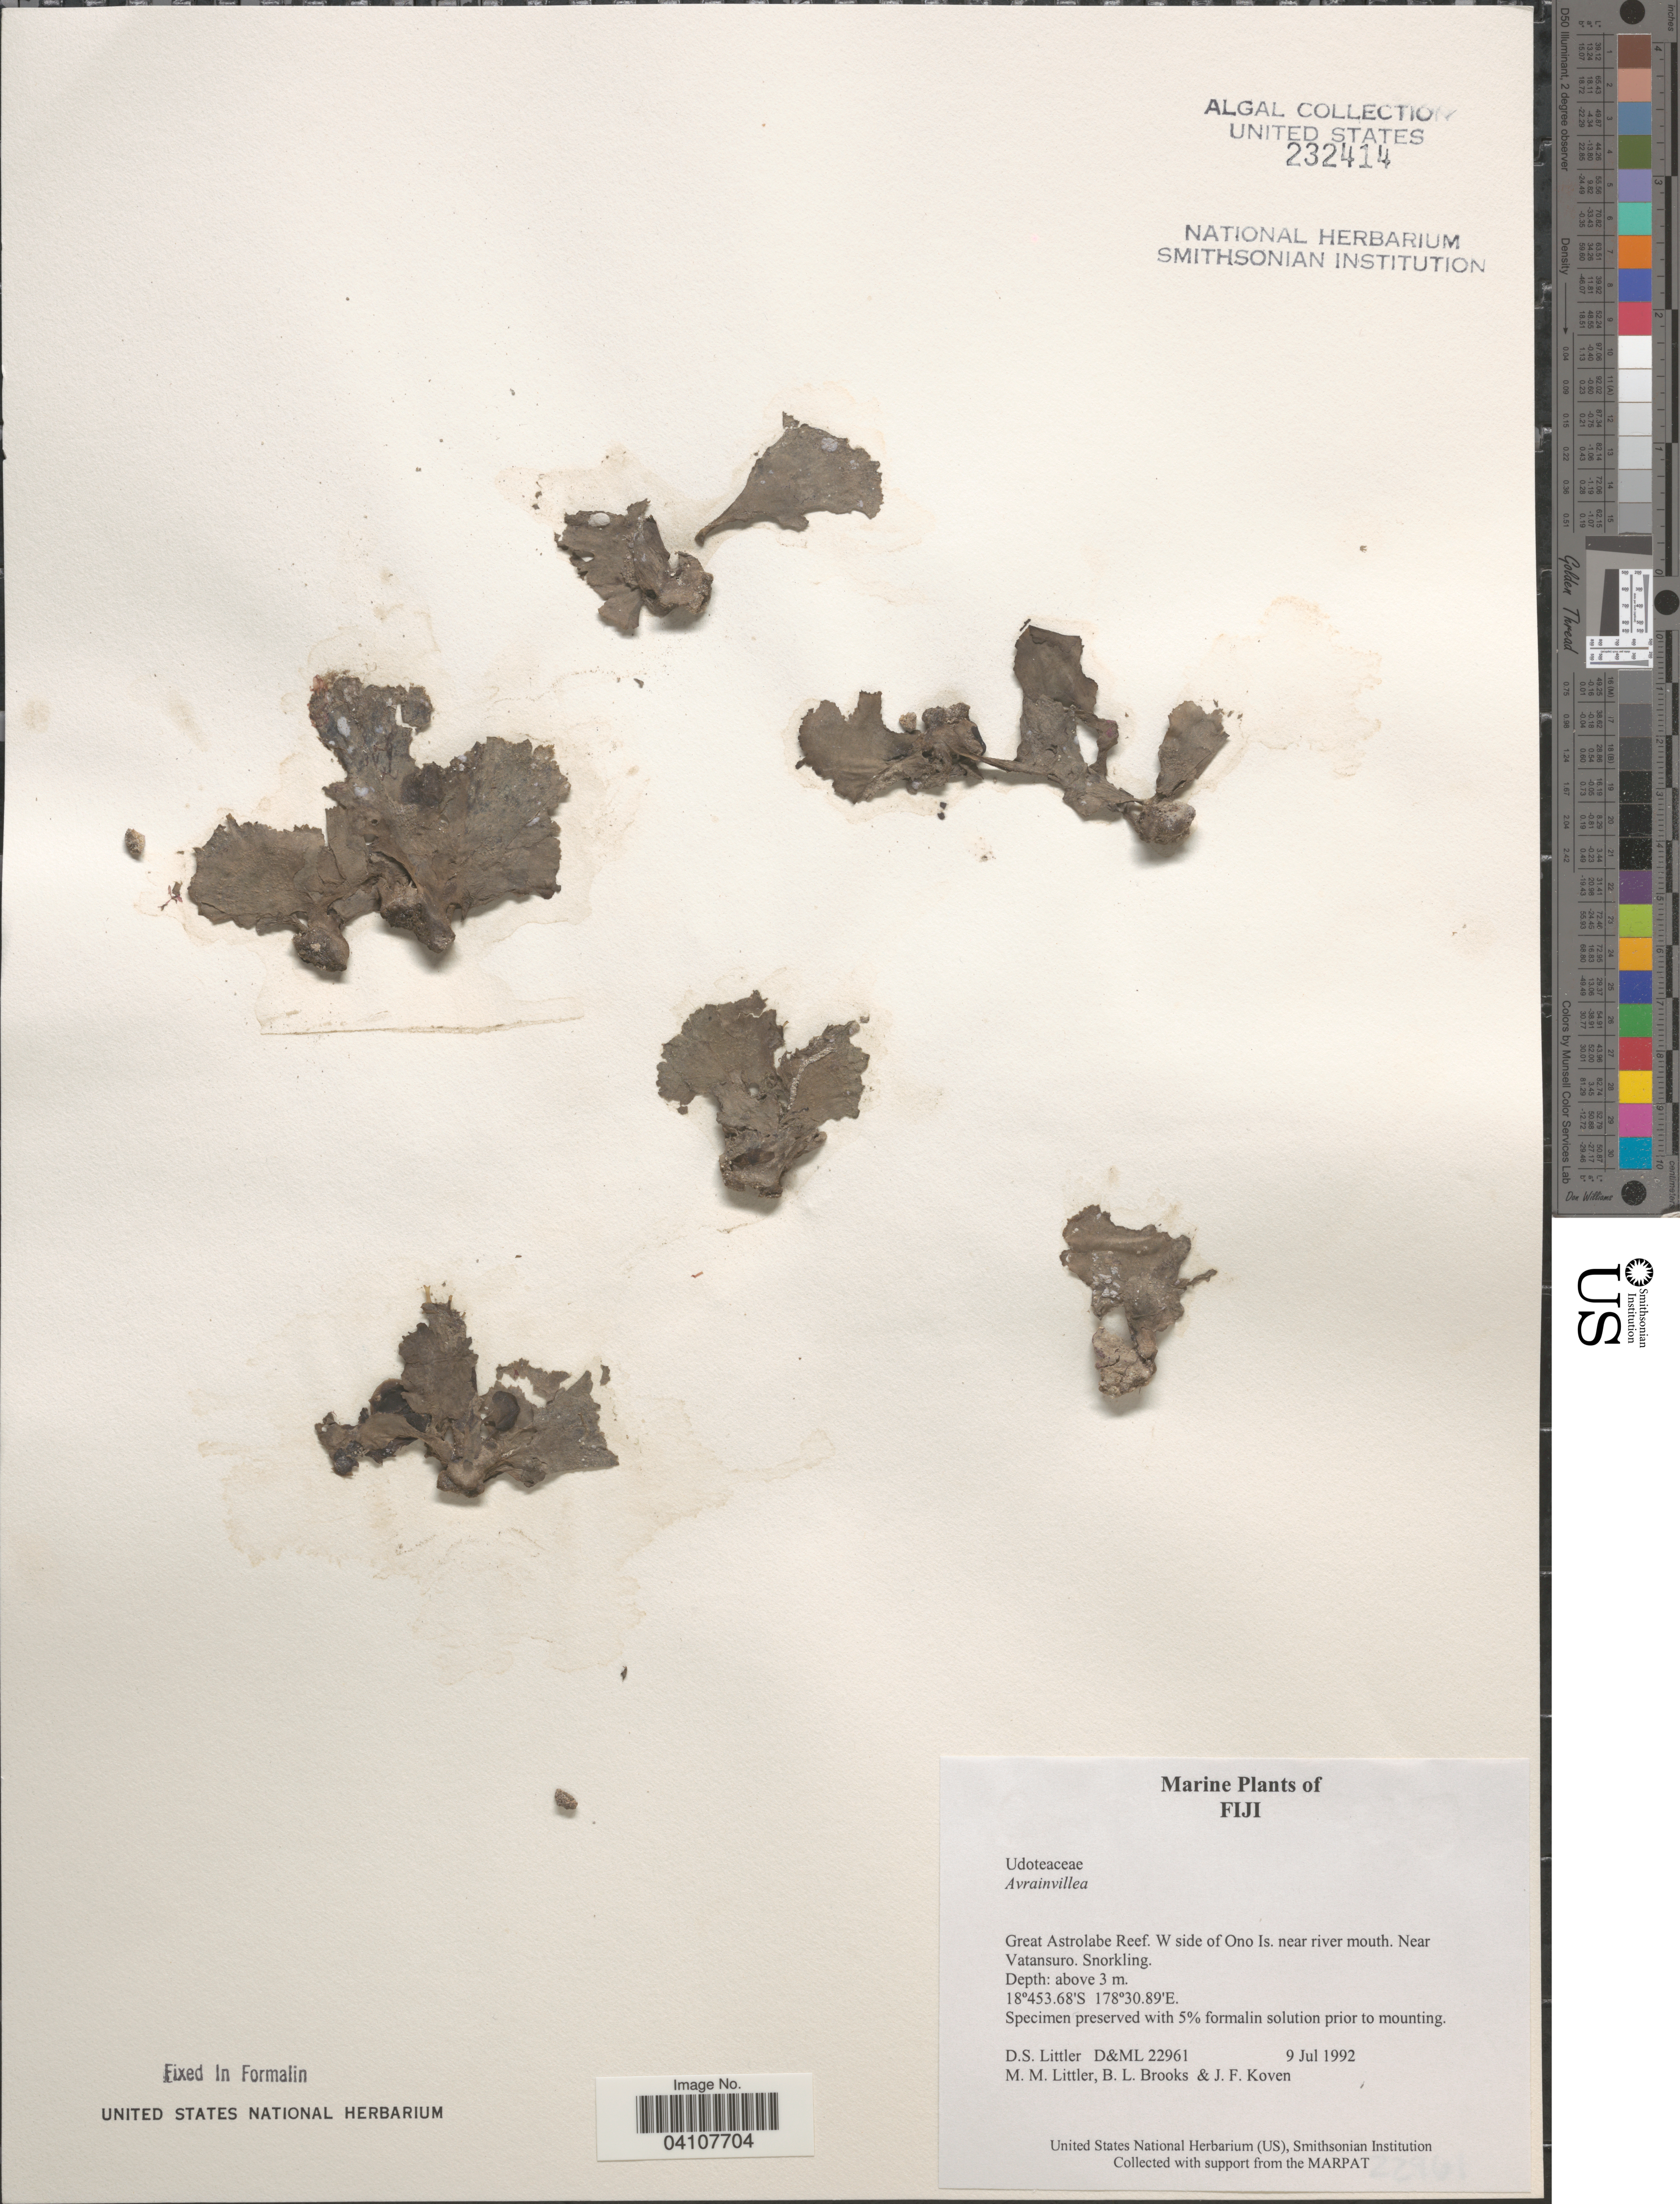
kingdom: Plantae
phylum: Chlorophyta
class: Ulvophyceae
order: Bryopsidales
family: Dichotomosiphonaceae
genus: Avrainvillea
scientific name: Avrainvillea sp.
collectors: D. S. Littler, B. Brooks & J. Koven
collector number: D&ML22961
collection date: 1992-07-09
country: Fiji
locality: Great Astrolabe Reef. W side of Ono Is. near river mouth. Near Vatansuro.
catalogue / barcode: US 232414